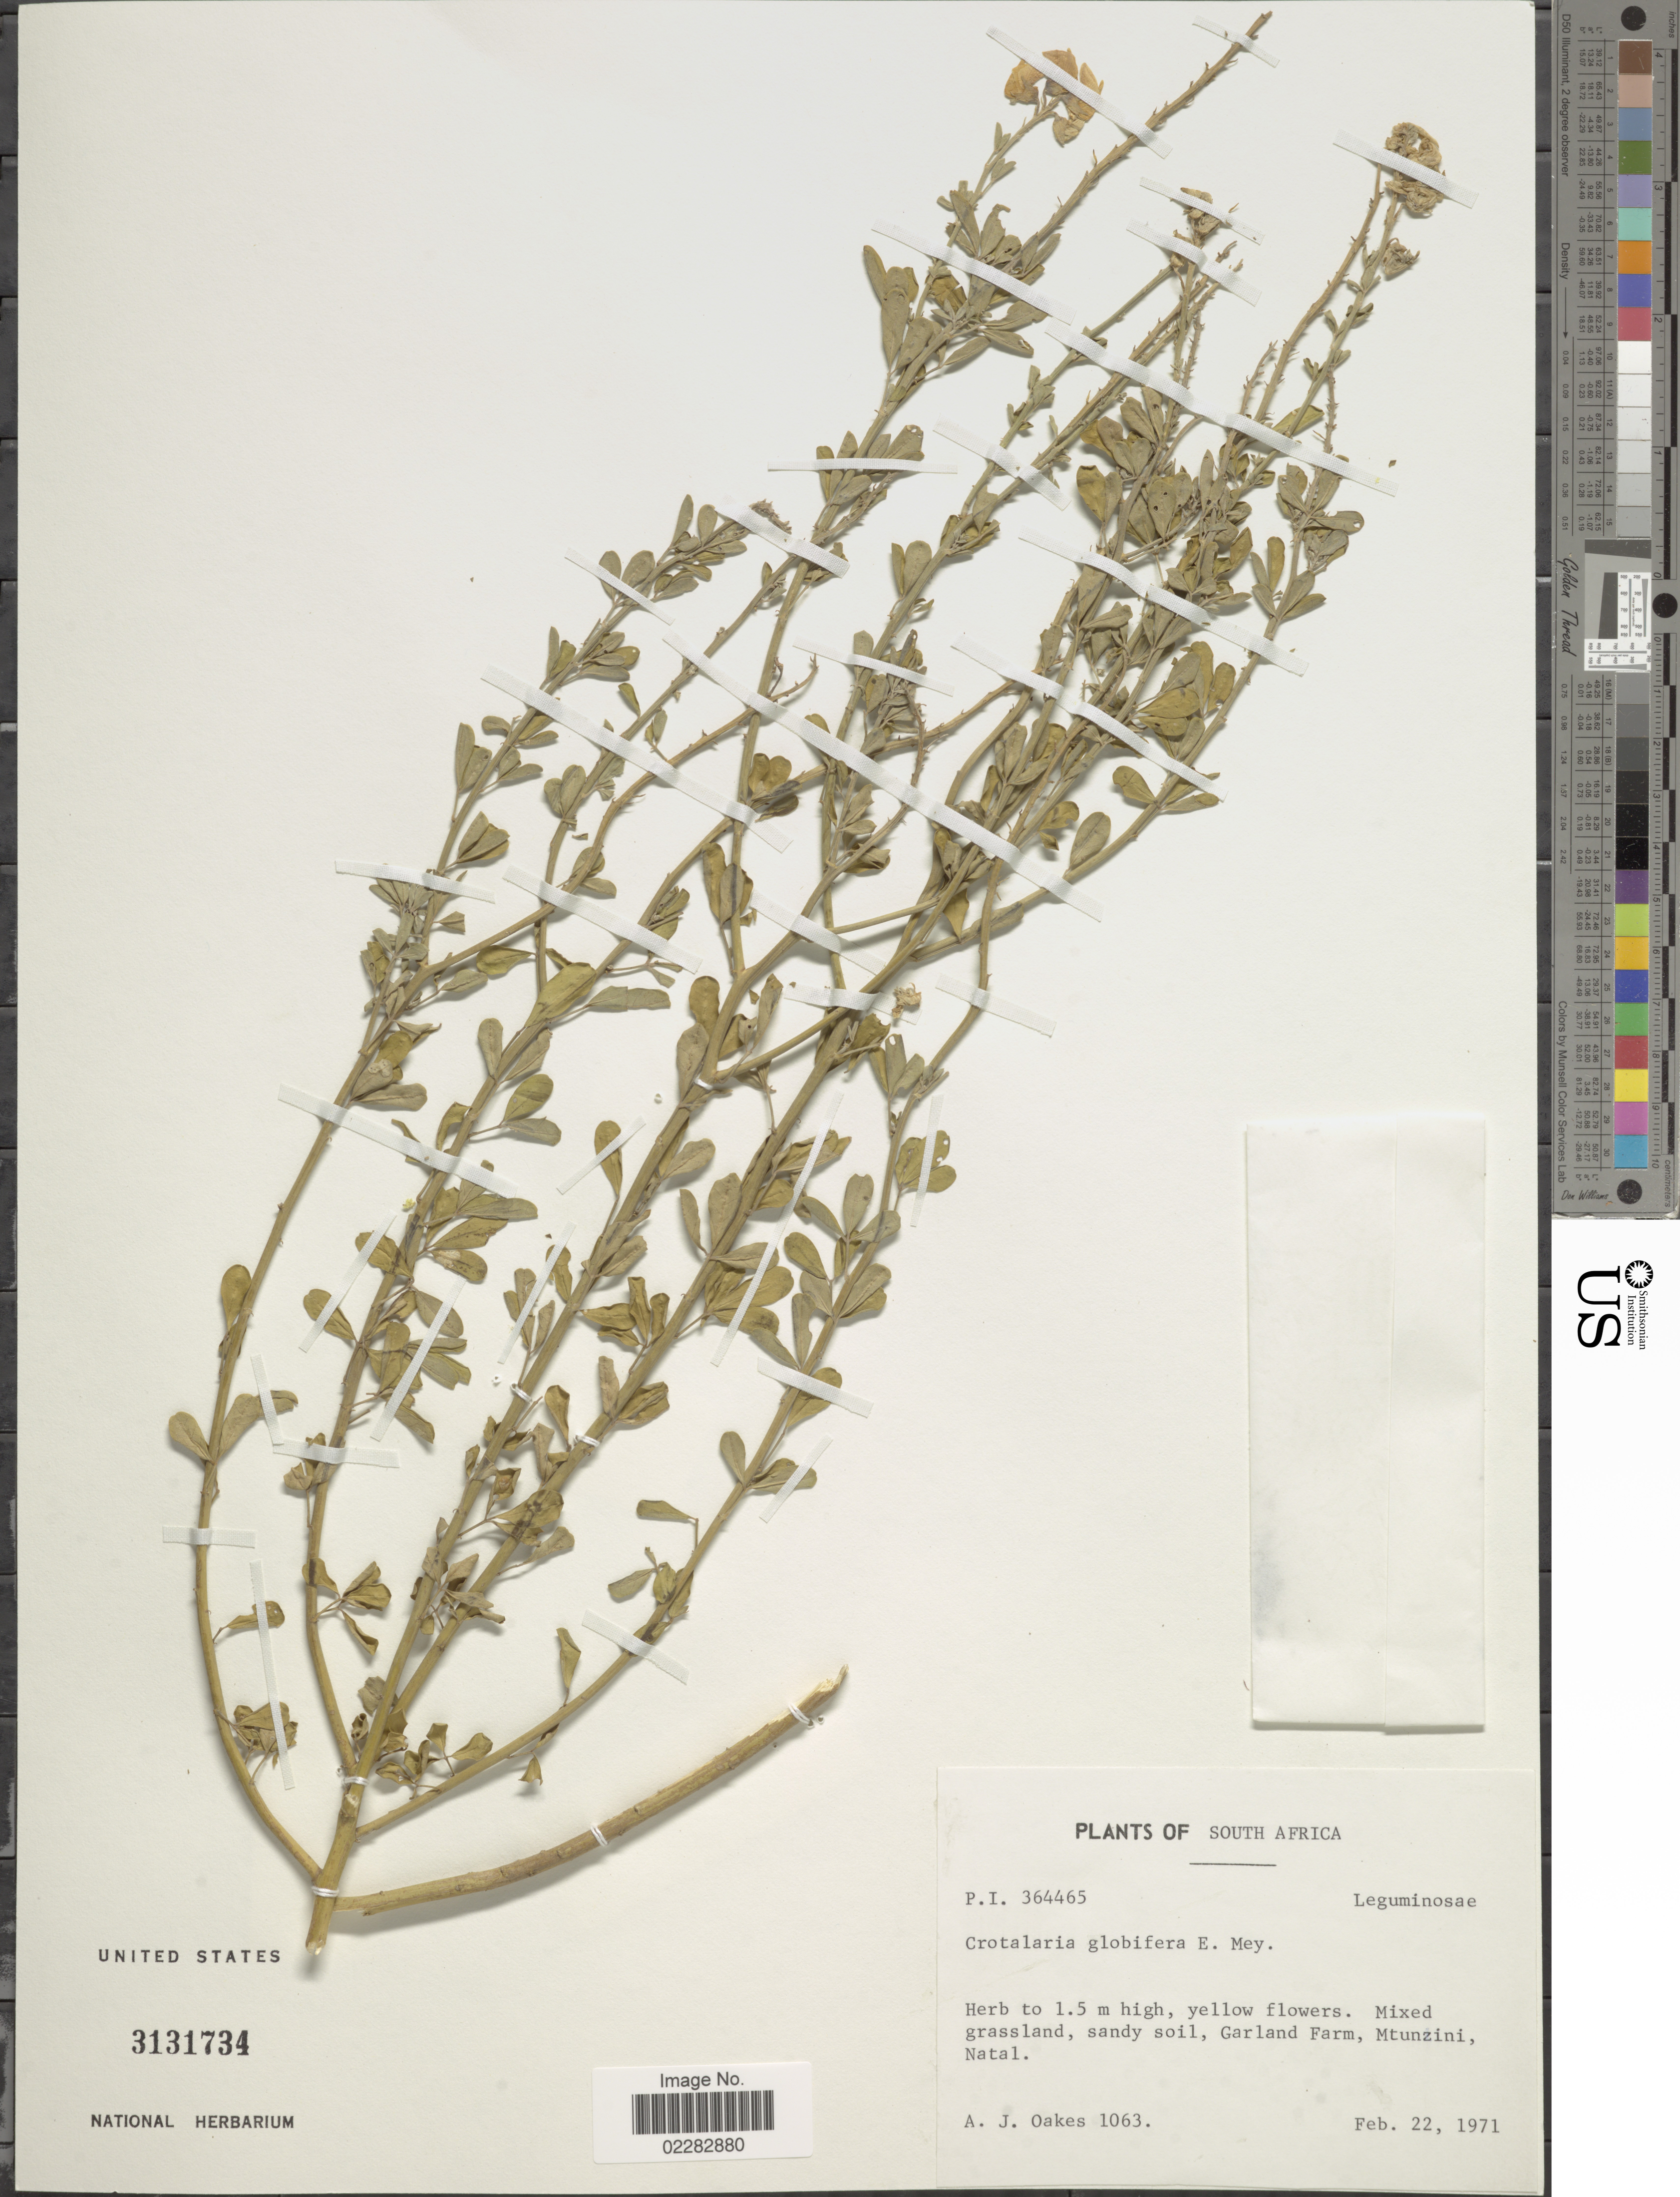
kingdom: Plantae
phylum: Tracheophyta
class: Magnoliopsida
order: Fabales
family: Fabaceae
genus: Crotalaria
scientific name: Crotalaria globifera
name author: E. Mey.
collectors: A. Oakes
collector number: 1063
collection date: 1971-02-22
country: South Africa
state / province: KwaZulu-Natal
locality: Natal, Garland Farm, Mtunzini.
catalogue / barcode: US 3131734